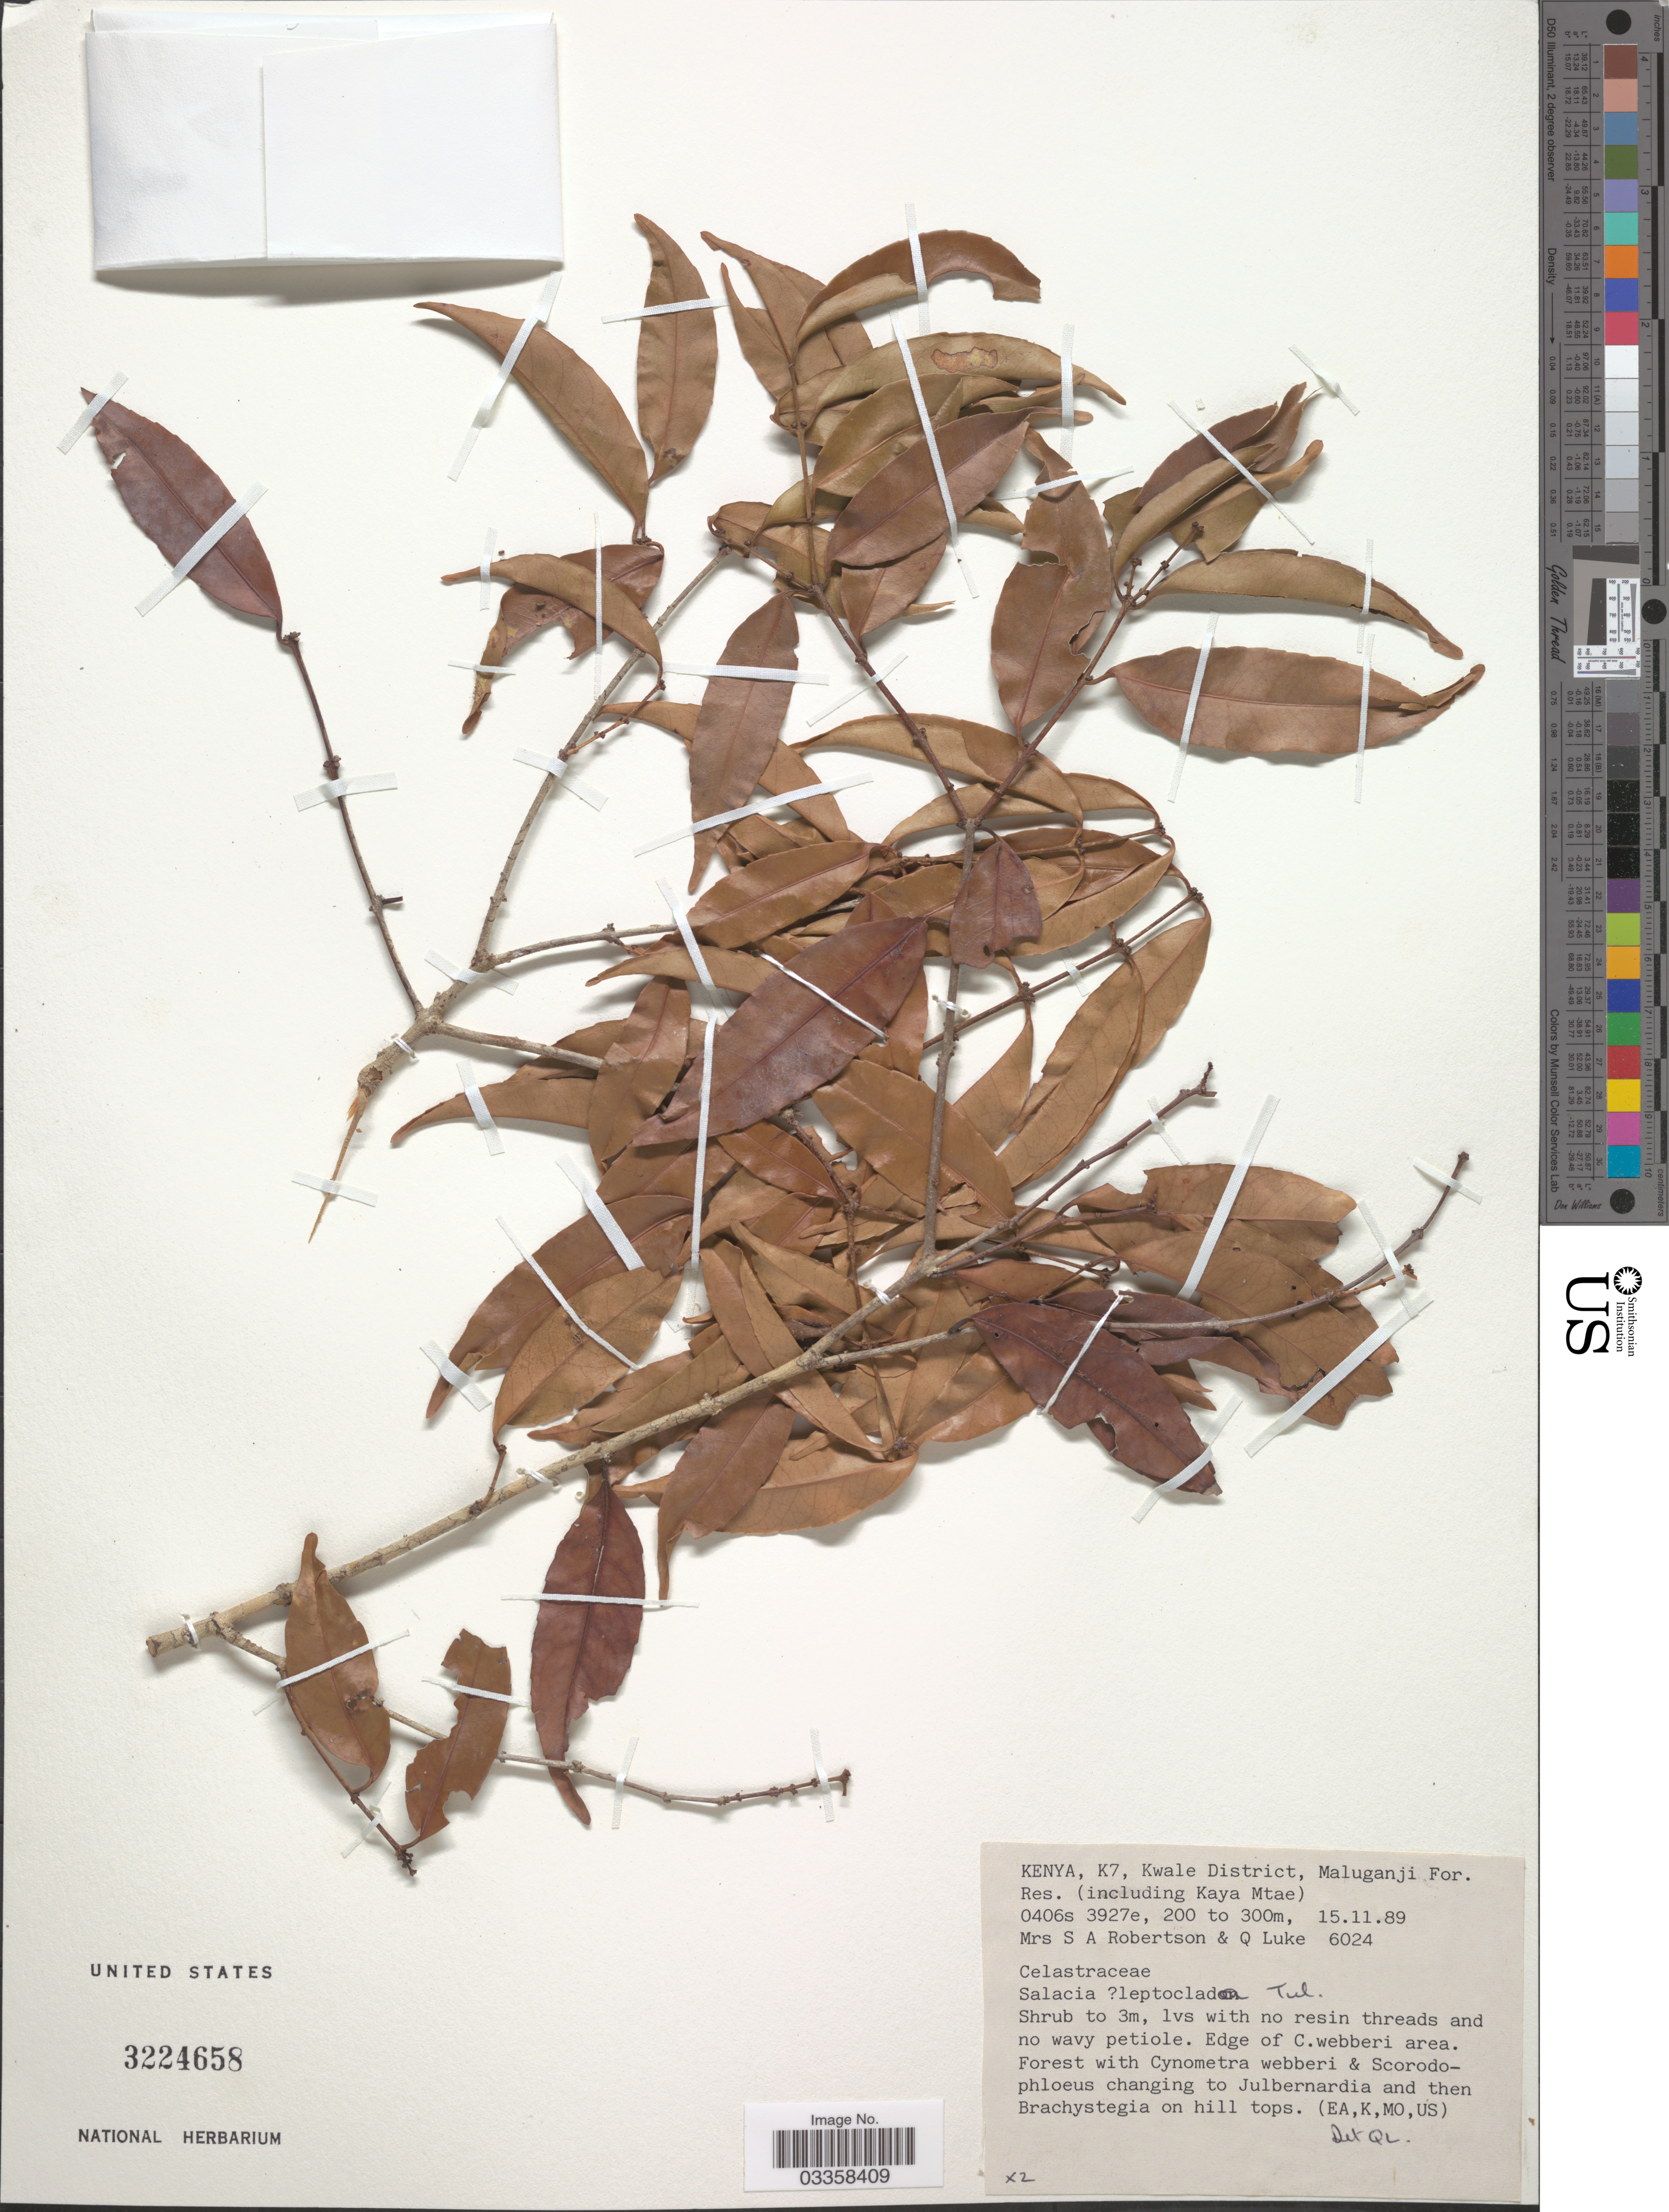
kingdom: Plantae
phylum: Tracheophyta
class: Magnoliopsida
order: Celastrales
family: Celastraceae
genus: Salacia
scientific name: Salacia leptoclada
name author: Tul.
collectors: S. Robertson & Q. Luke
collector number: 6024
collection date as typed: Transcribed d/m/y: 15/11/89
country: Kenya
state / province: Kwale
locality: K7, Kwale District, Maluganji For. Res (including Kaya Mtae). Edge of C. webberi area. [unsure placement]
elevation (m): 200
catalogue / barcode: US 3224658